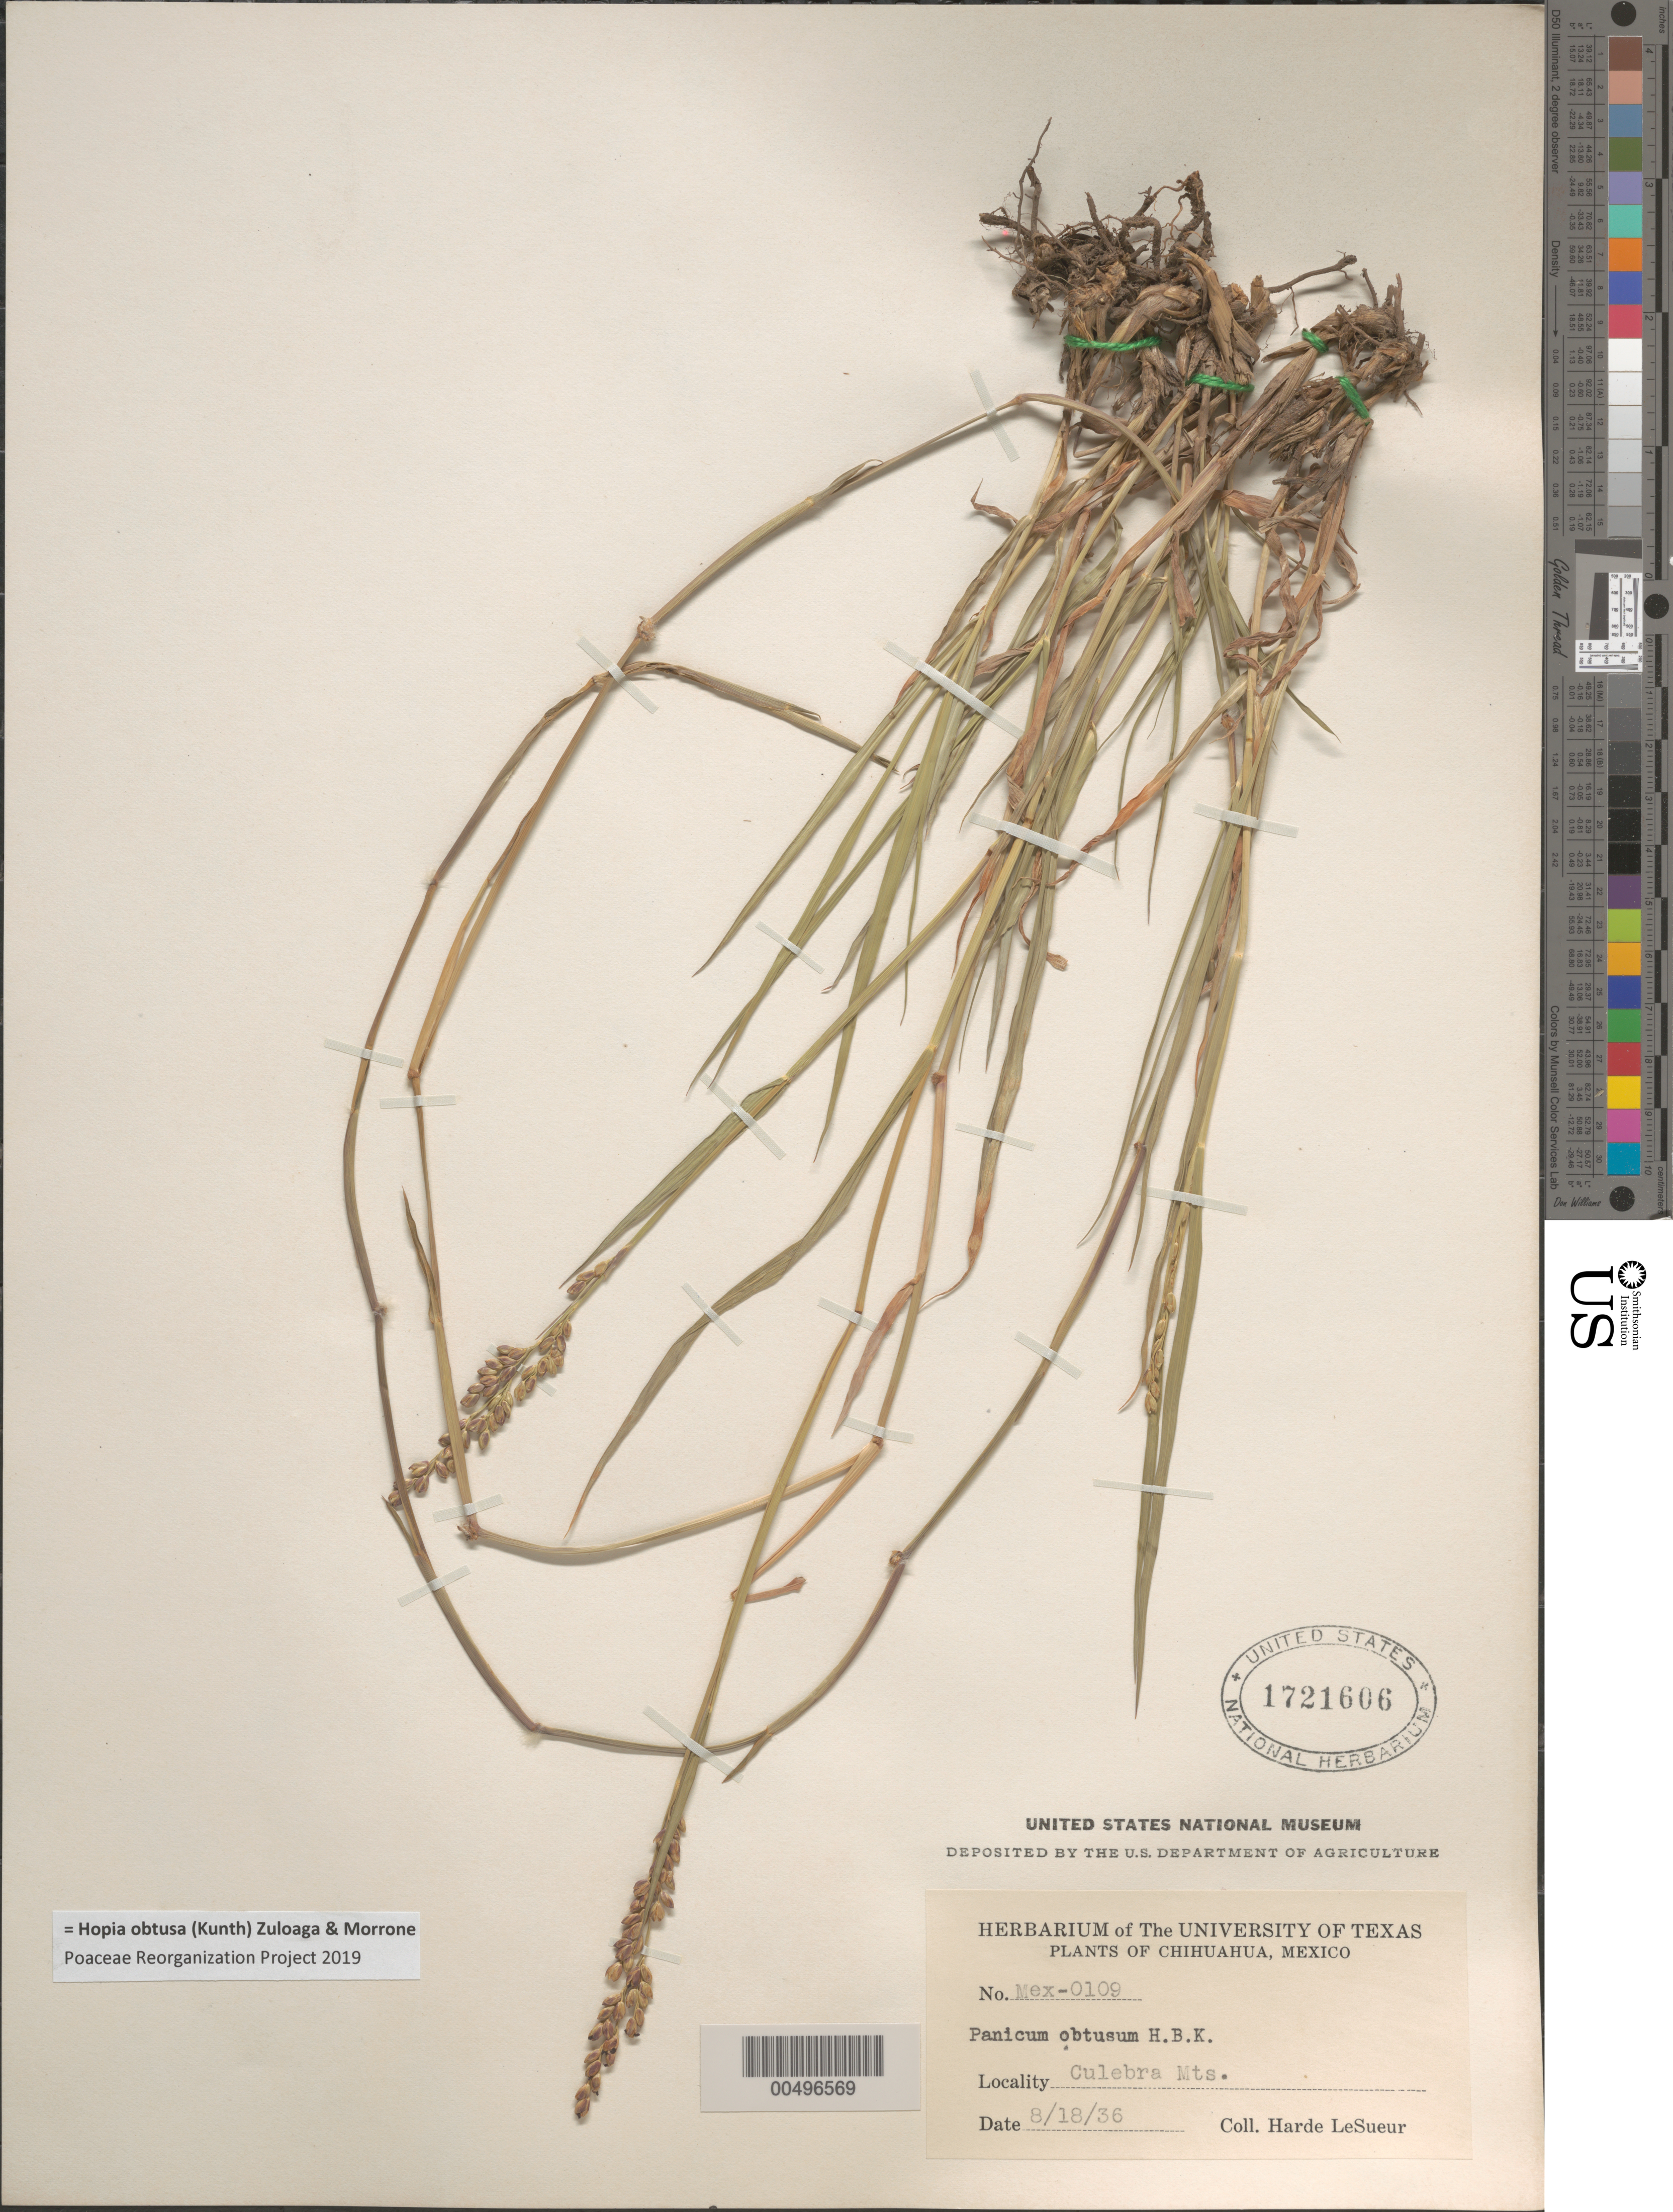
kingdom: Plantae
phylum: Tracheophyta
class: Liliopsida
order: Poales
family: Poaceae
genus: Panicum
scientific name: Panicum obtusum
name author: Kunth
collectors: D. H. LeSueur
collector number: Mex-0109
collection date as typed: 18 Aug 1936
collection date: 1936-08-18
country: Mexico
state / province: Chihuahua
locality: Culebra Mtns.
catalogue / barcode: US 1721606